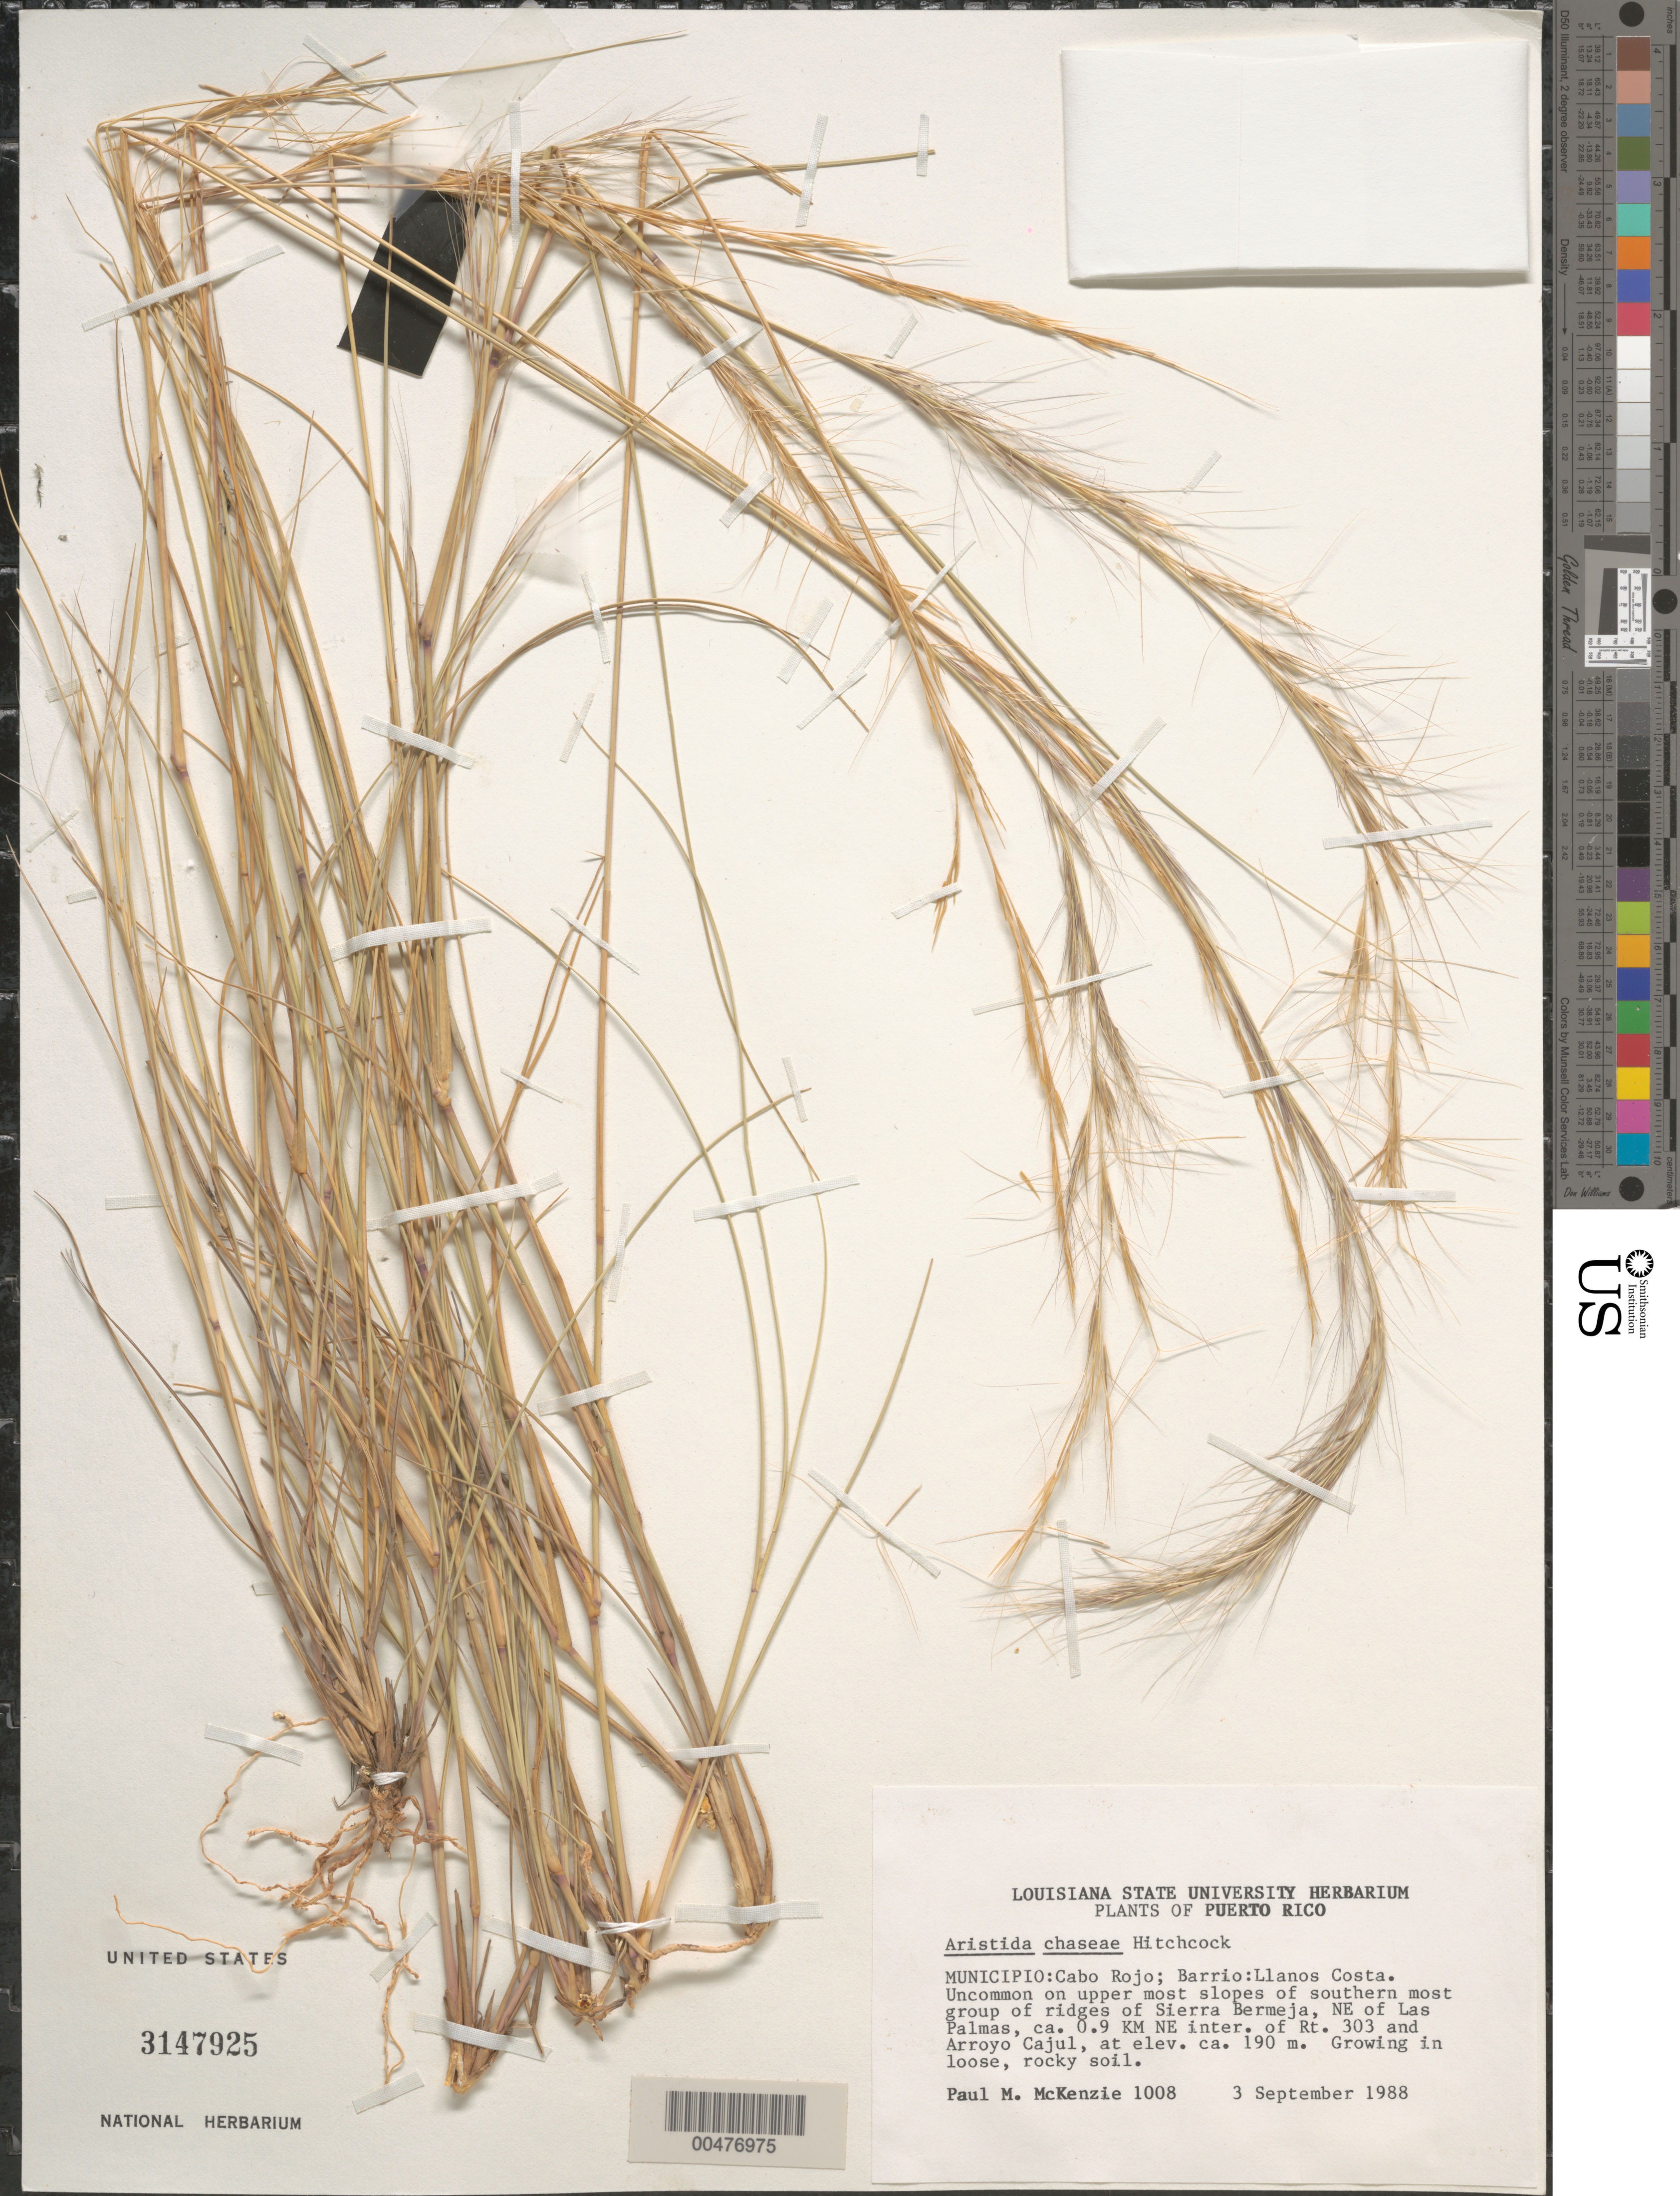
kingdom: Plantae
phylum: Tracheophyta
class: Liliopsida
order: Poales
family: Poaceae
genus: Aristida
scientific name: Aristida chaseae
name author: Hitchc.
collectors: P. McKenzie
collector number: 1008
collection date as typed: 03 Sep 1988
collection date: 1988-09-03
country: Puerto Rico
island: Greater Antilles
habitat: Moist slopes in loose, rocky soil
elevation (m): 190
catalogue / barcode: US 3147925